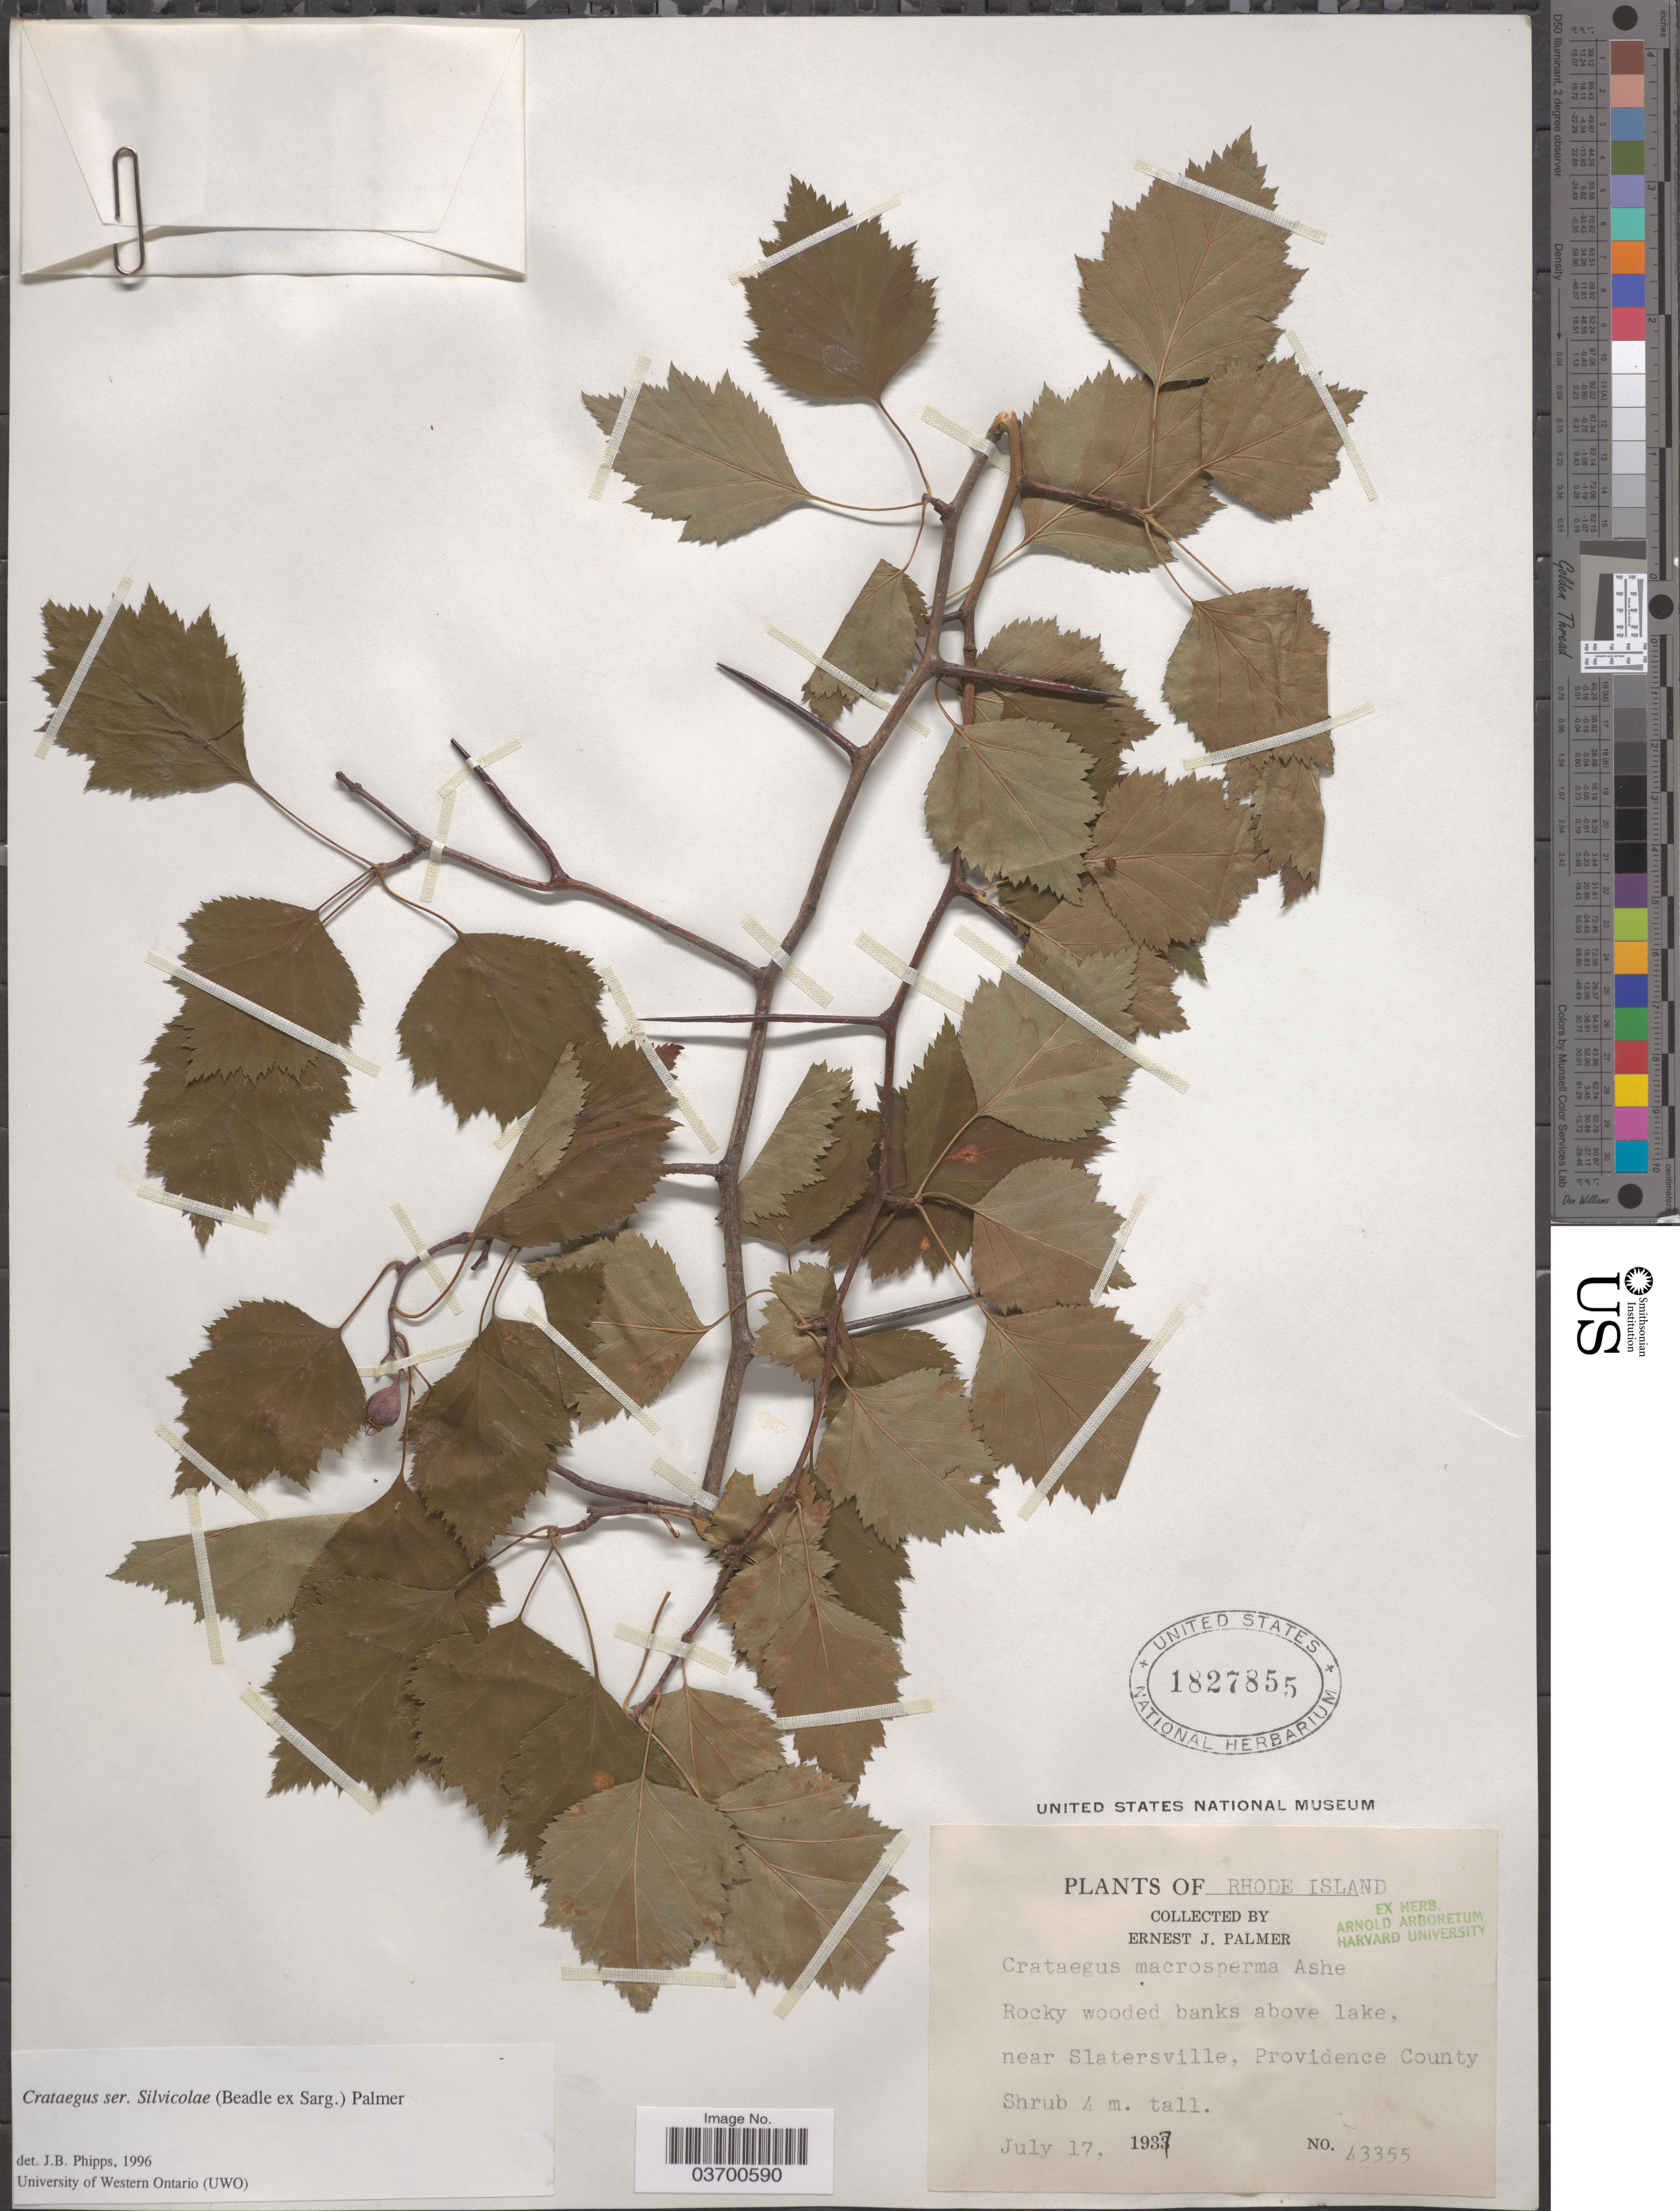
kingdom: Plantae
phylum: Tracheophyta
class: Magnoliopsida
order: Rosales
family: Rosaceae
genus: Crataegus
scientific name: Crataegus macrosperma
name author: Ashe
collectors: E. J. Palmer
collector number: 43355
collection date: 1937-07-17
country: United States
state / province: Rhode Island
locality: Above lake, near Slatersville, Providence County.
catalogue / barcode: US 1827855